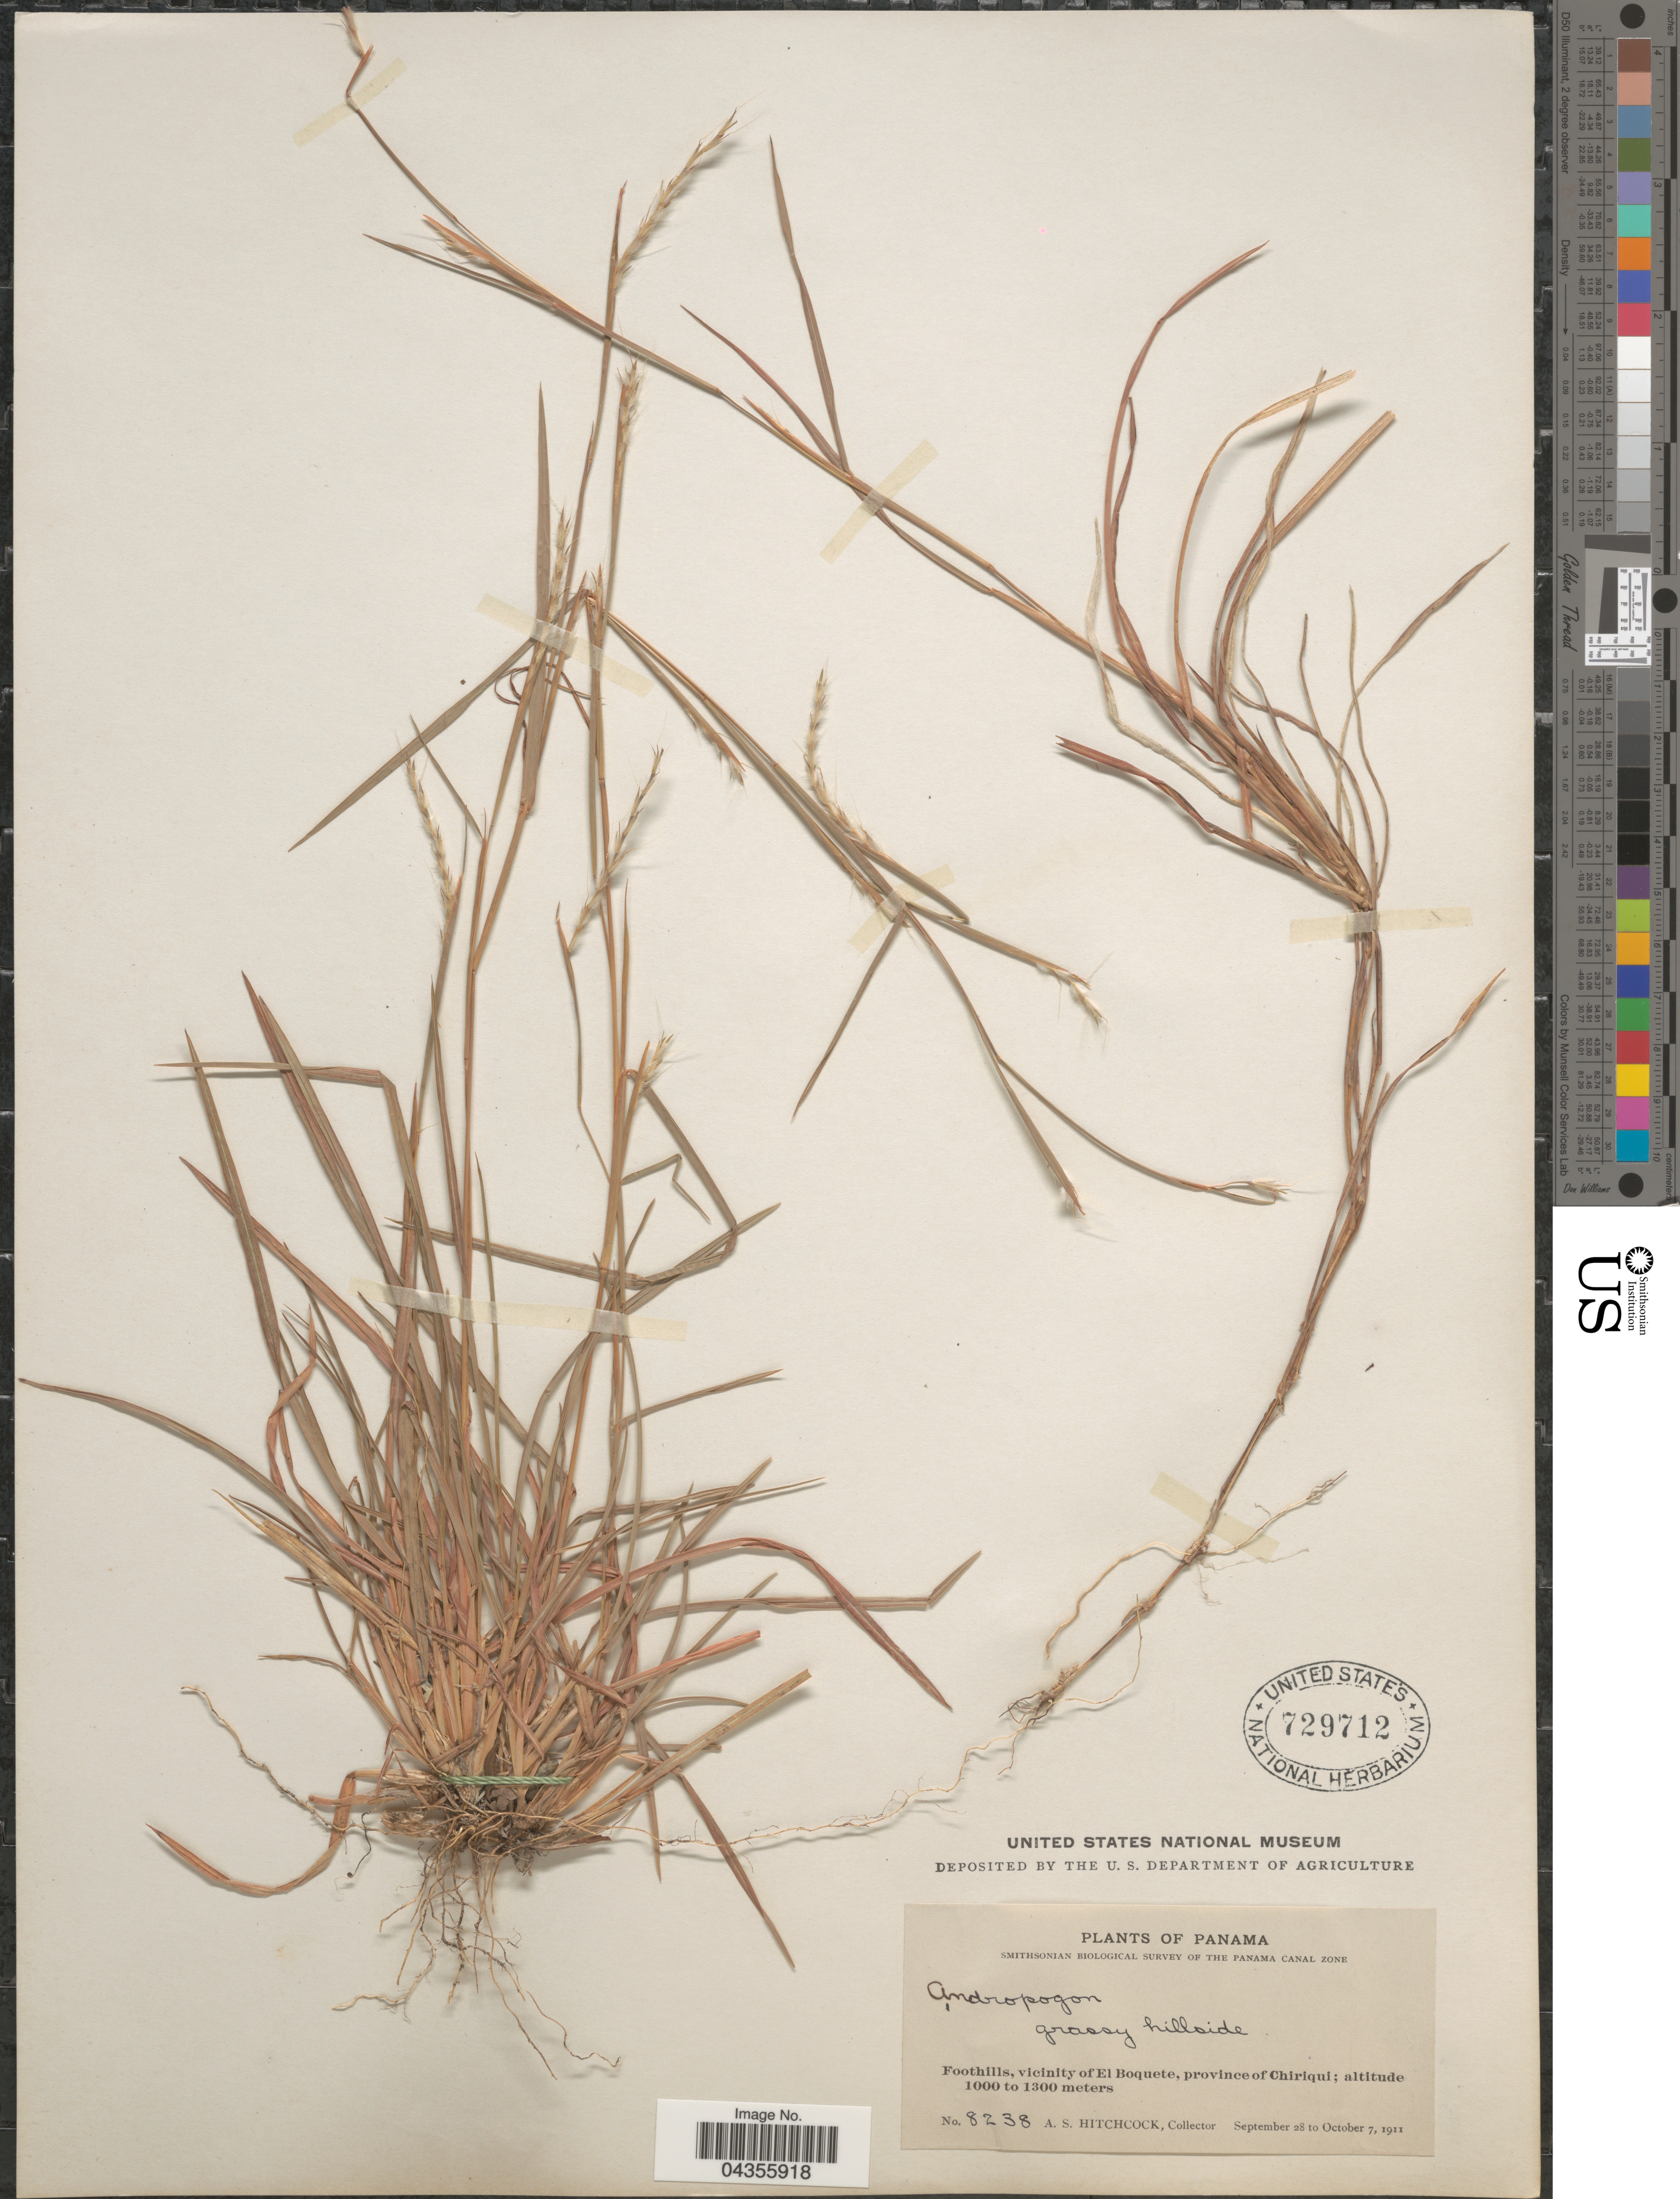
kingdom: Plantae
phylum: Tracheophyta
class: Liliopsida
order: Poales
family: Poaceae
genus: Schizachyrium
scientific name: Schizachyrium sanguineum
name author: (Retz.) Alston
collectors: A. S. Hitchcock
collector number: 8238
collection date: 1911-09-28/1911-10-07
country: Panama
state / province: Chiriqui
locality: Smithsonian Biological Survey of the Panama Canal Zone. Foothills, vicinity of El Boquete.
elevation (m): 1000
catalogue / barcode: US 729712